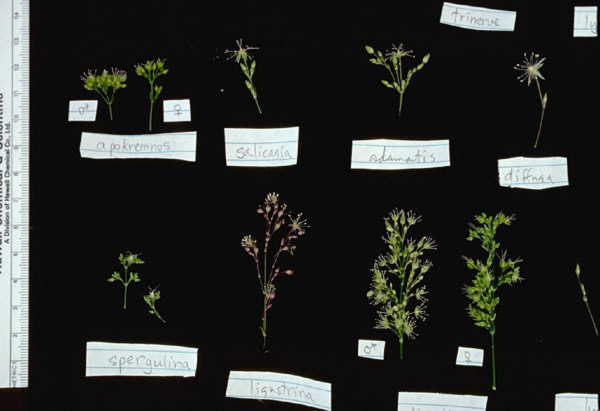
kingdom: Plantae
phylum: Tracheophyta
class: Magnoliopsida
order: Caryophyllales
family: Caryophyllaceae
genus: Schiedea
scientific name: Schiedea haakoaensis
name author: W.L. Wagner et al.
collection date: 1989-12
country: United States